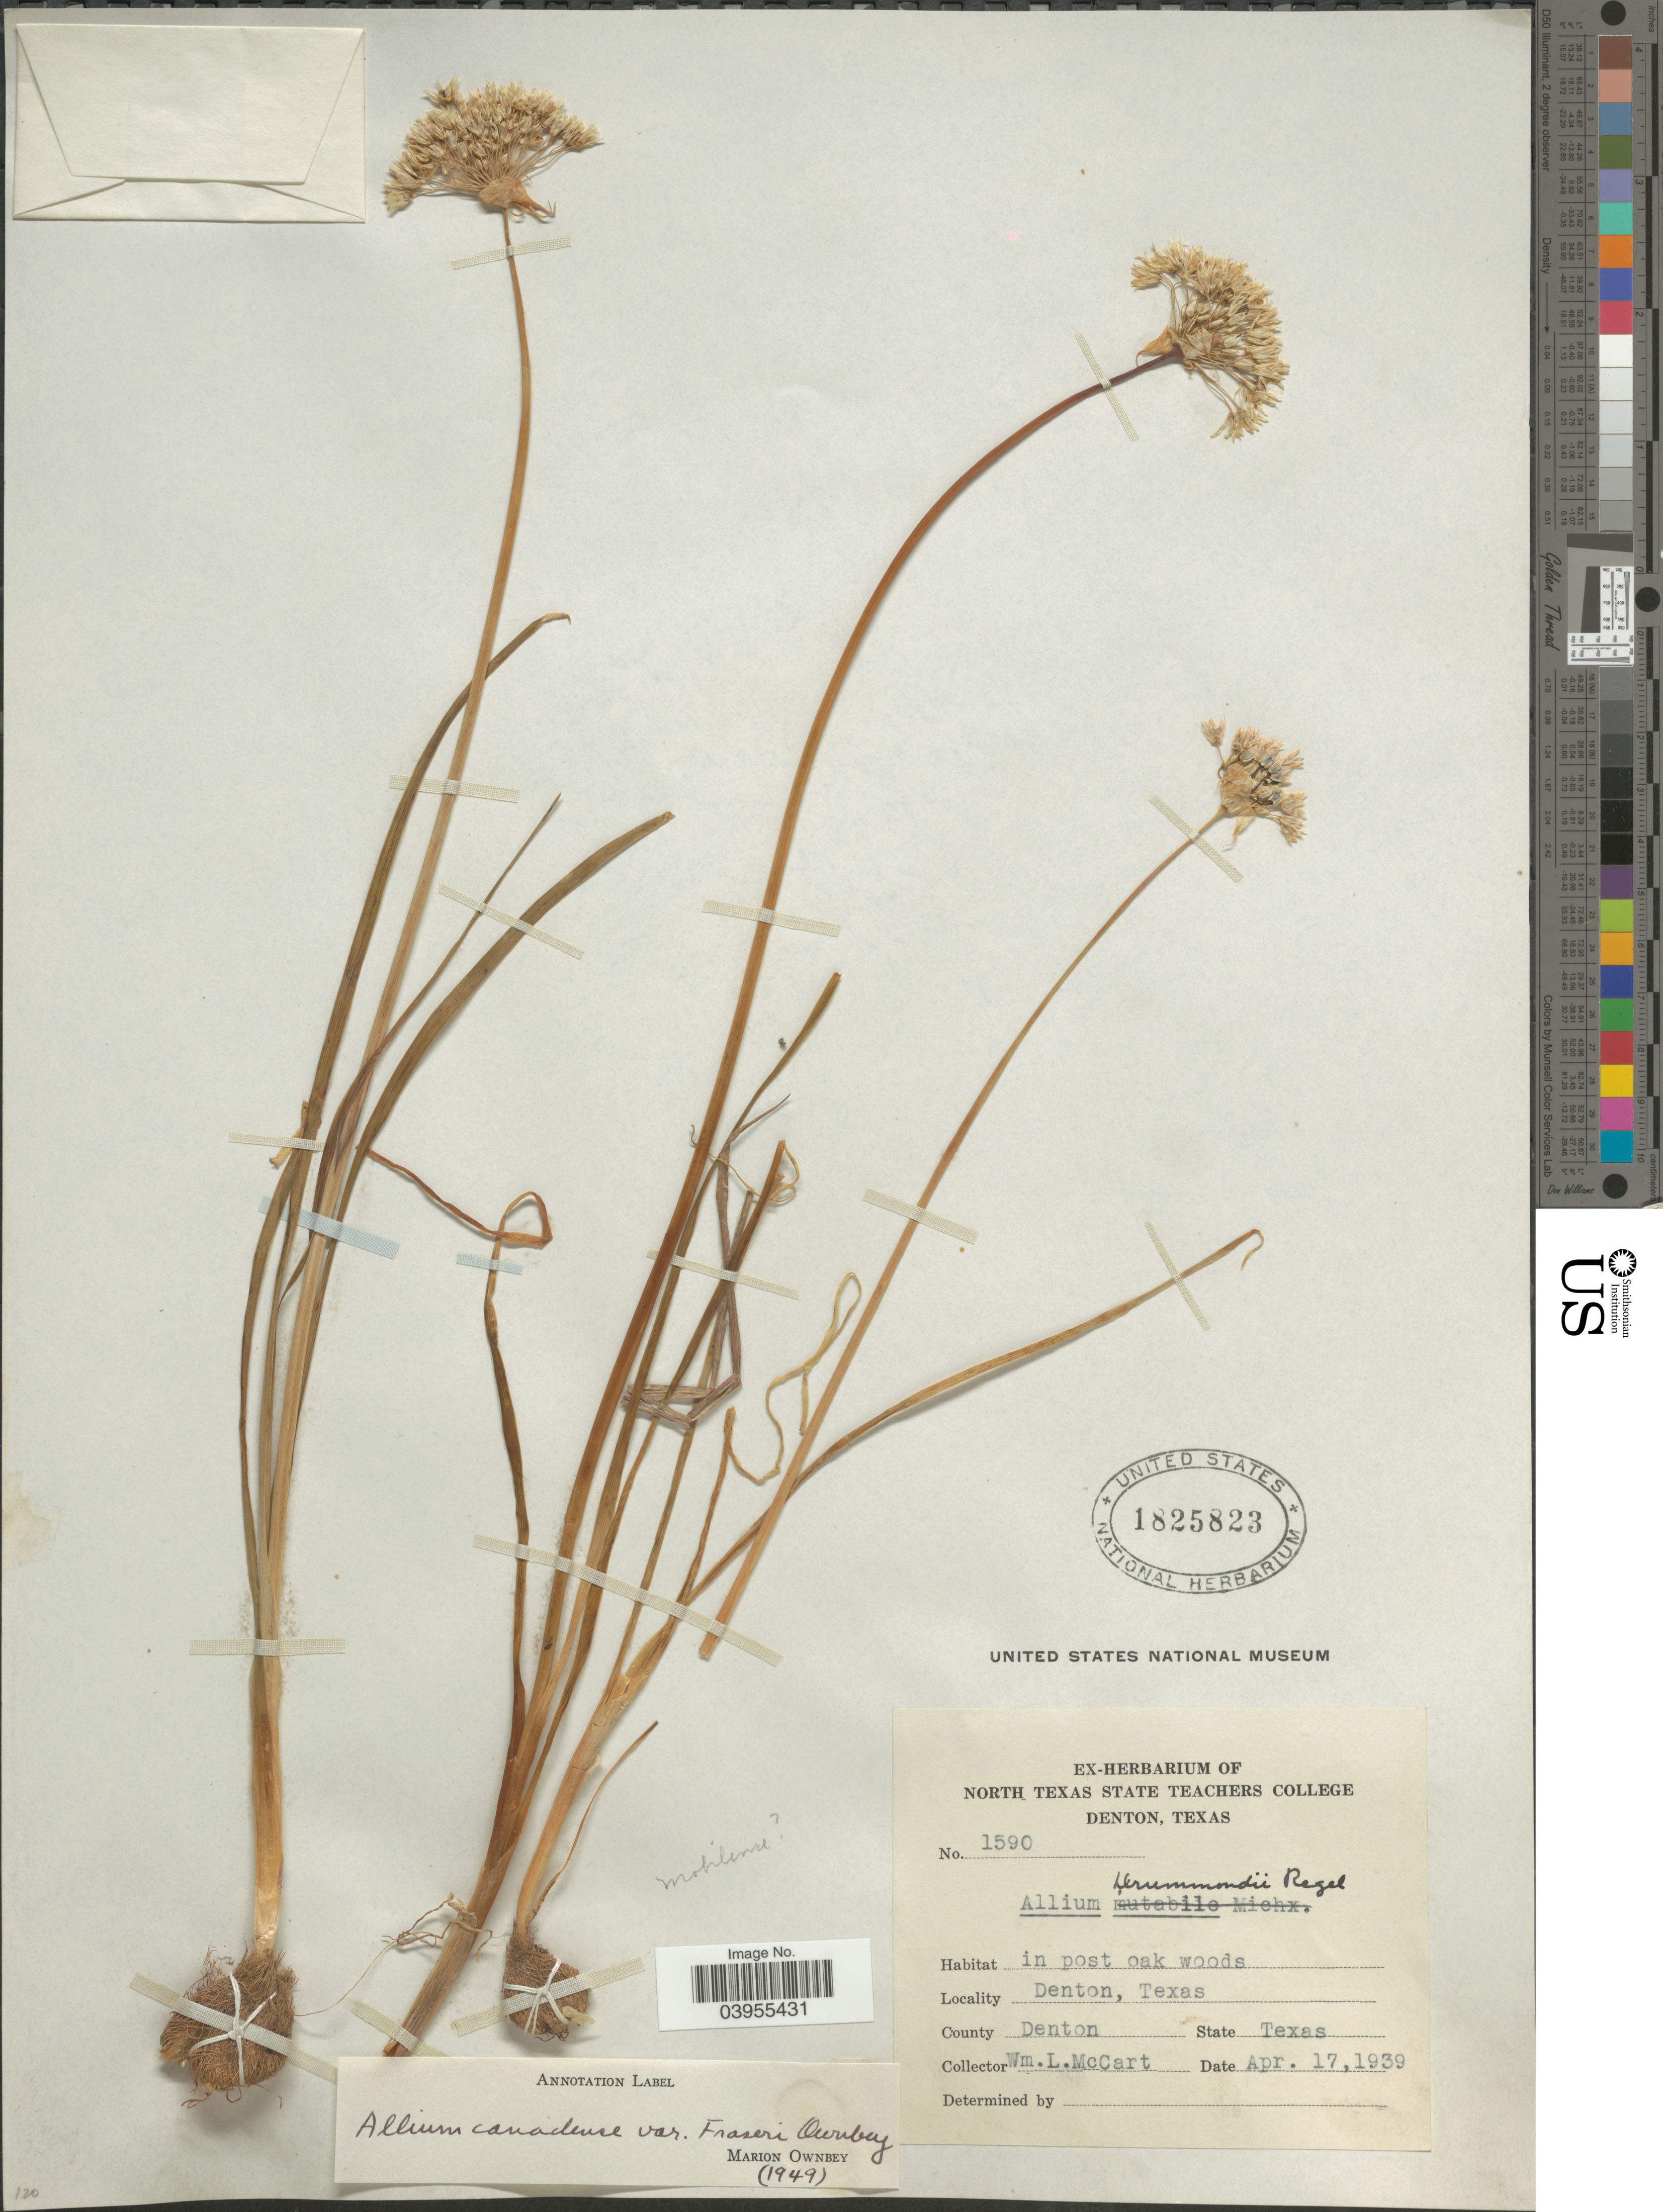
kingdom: Plantae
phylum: Tracheophyta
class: Liliopsida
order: Asparagales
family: Amaryllidaceae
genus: Allium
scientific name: Allium canadense var. fraseri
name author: Ownbey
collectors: W. McCart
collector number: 1590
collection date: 1939-04-17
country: United States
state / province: Texas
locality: Denton. County Denton.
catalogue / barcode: US 1825823